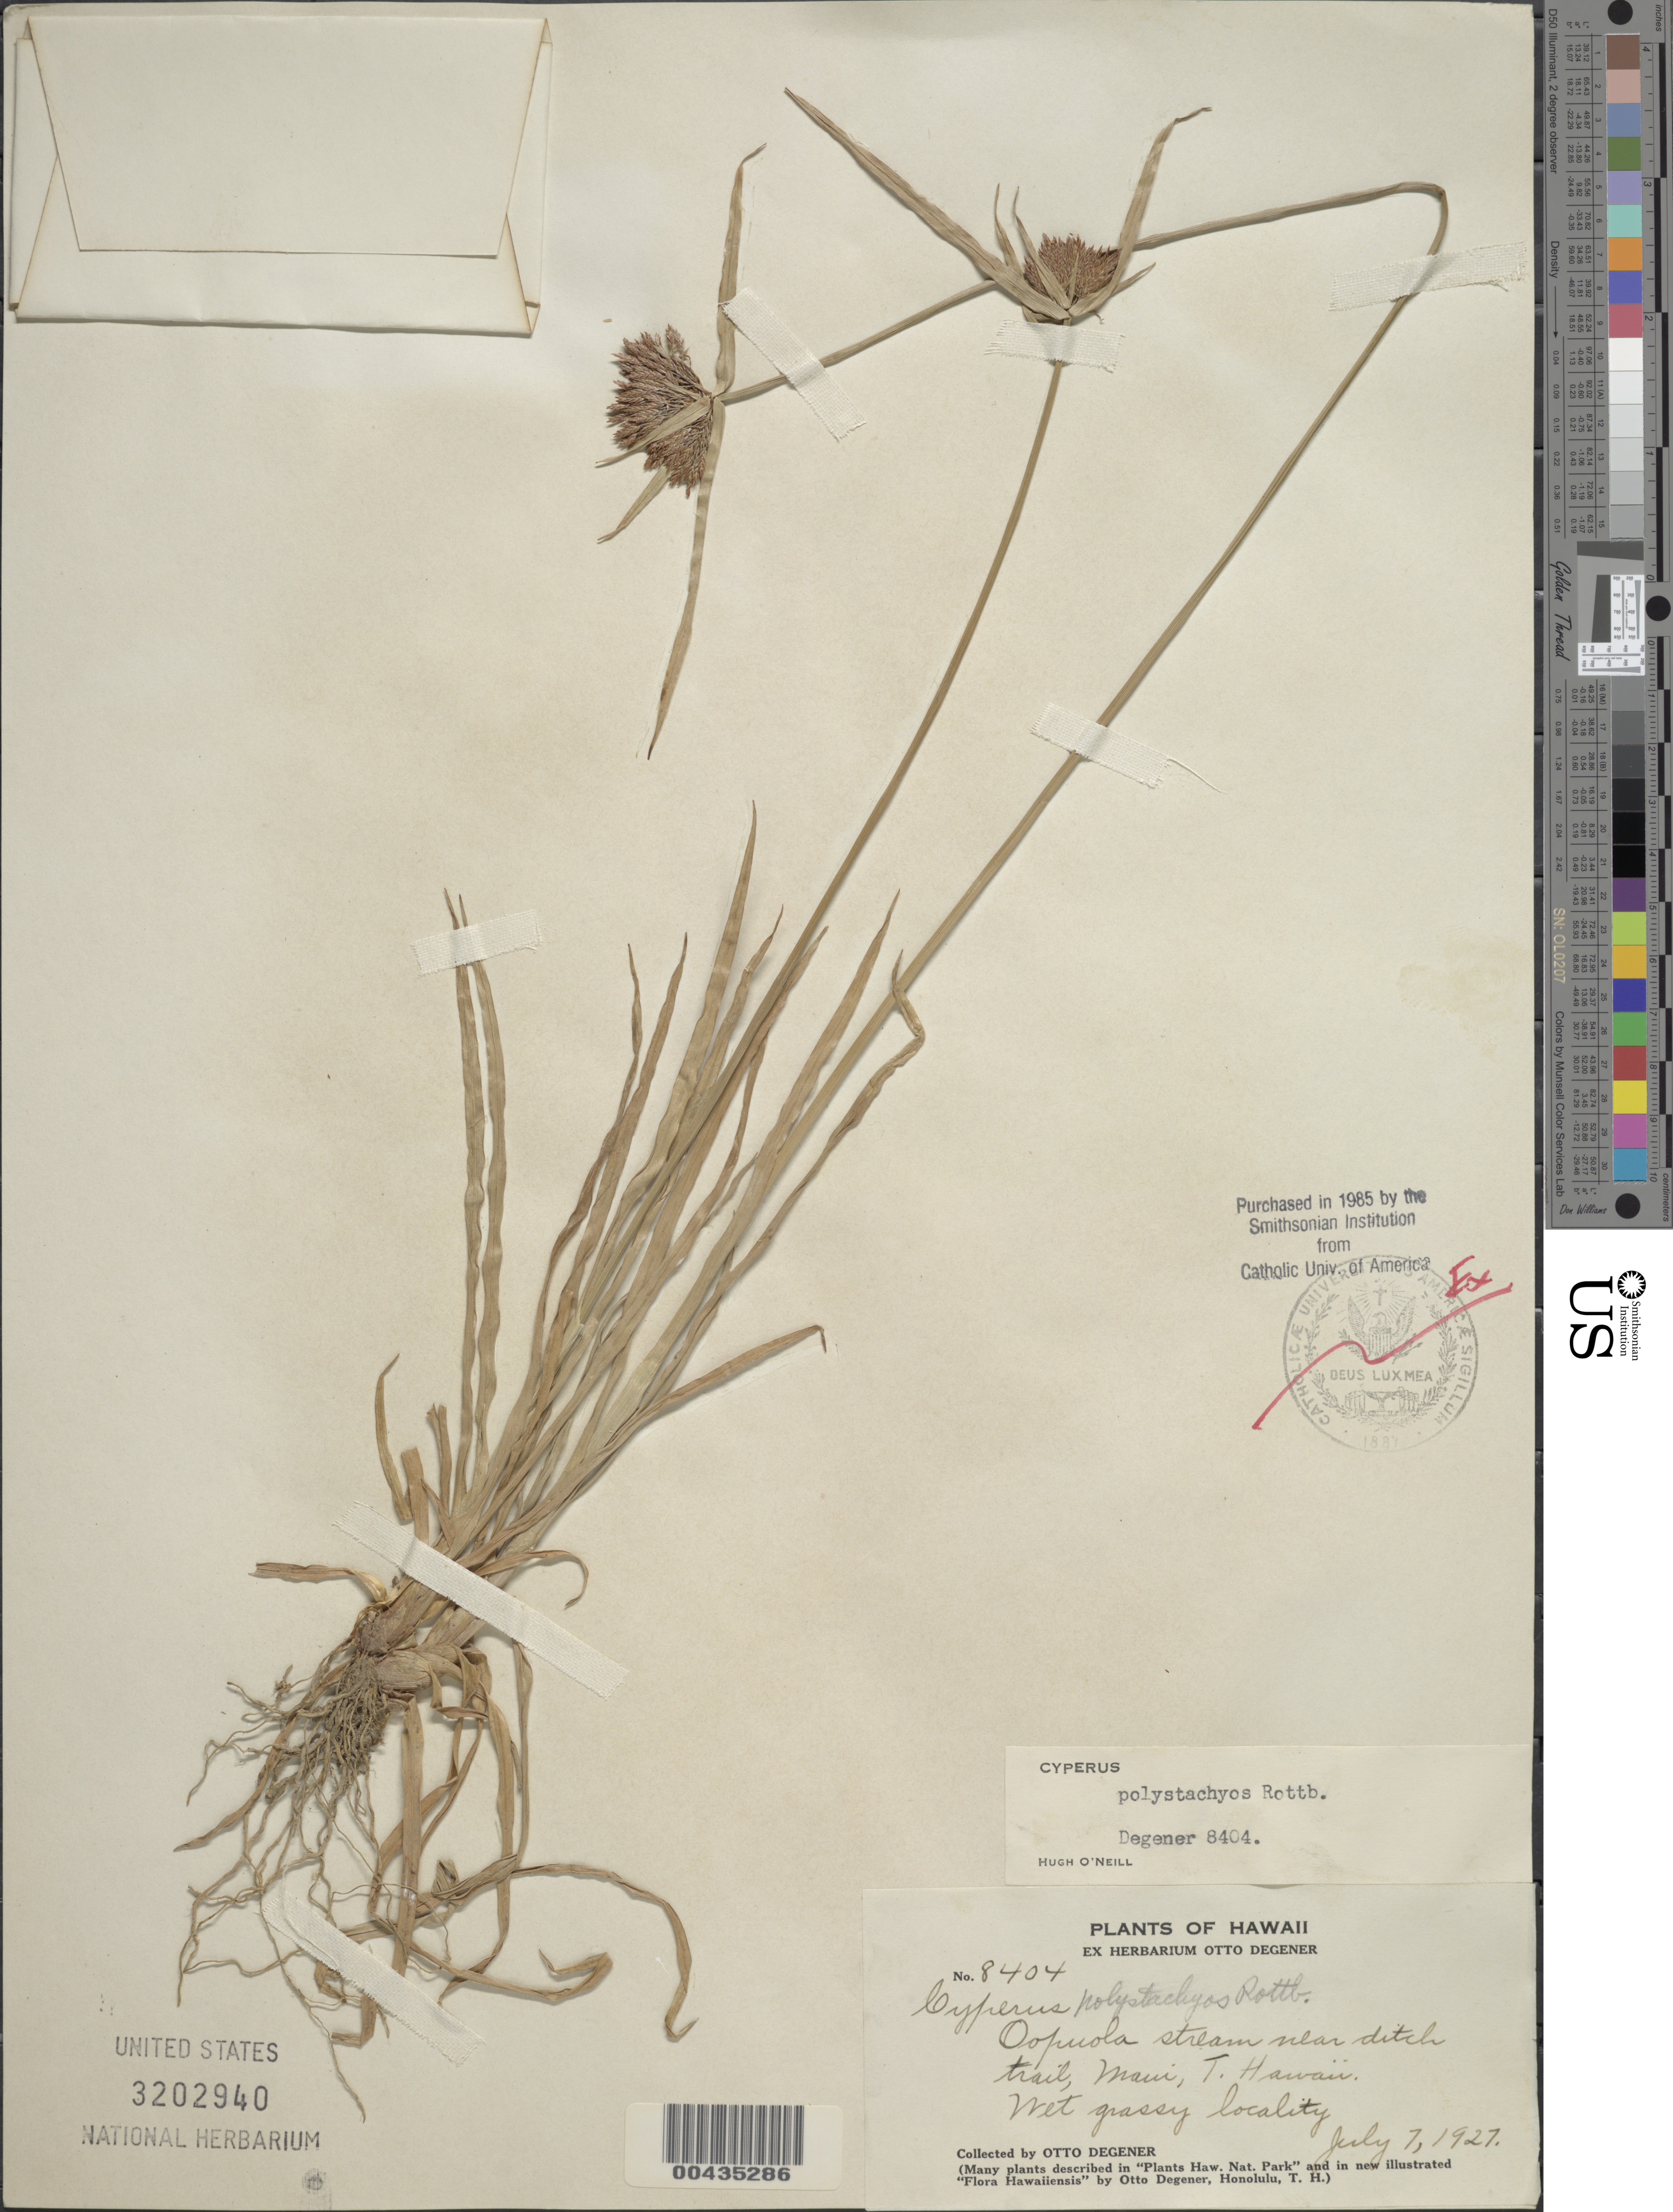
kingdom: Plantae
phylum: Tracheophyta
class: Liliopsida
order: Poales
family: Cyperaceae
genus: Cyperus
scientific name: Cyperus polystachyos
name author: Rottb.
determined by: O'Neill, Hugh T.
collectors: O. Degener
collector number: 8404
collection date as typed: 7 Jul 1927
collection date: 1927-07-07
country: United States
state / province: Hawaii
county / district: Maui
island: Maui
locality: Oopuola stream near ditch trail, Maui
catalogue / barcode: US 3202940